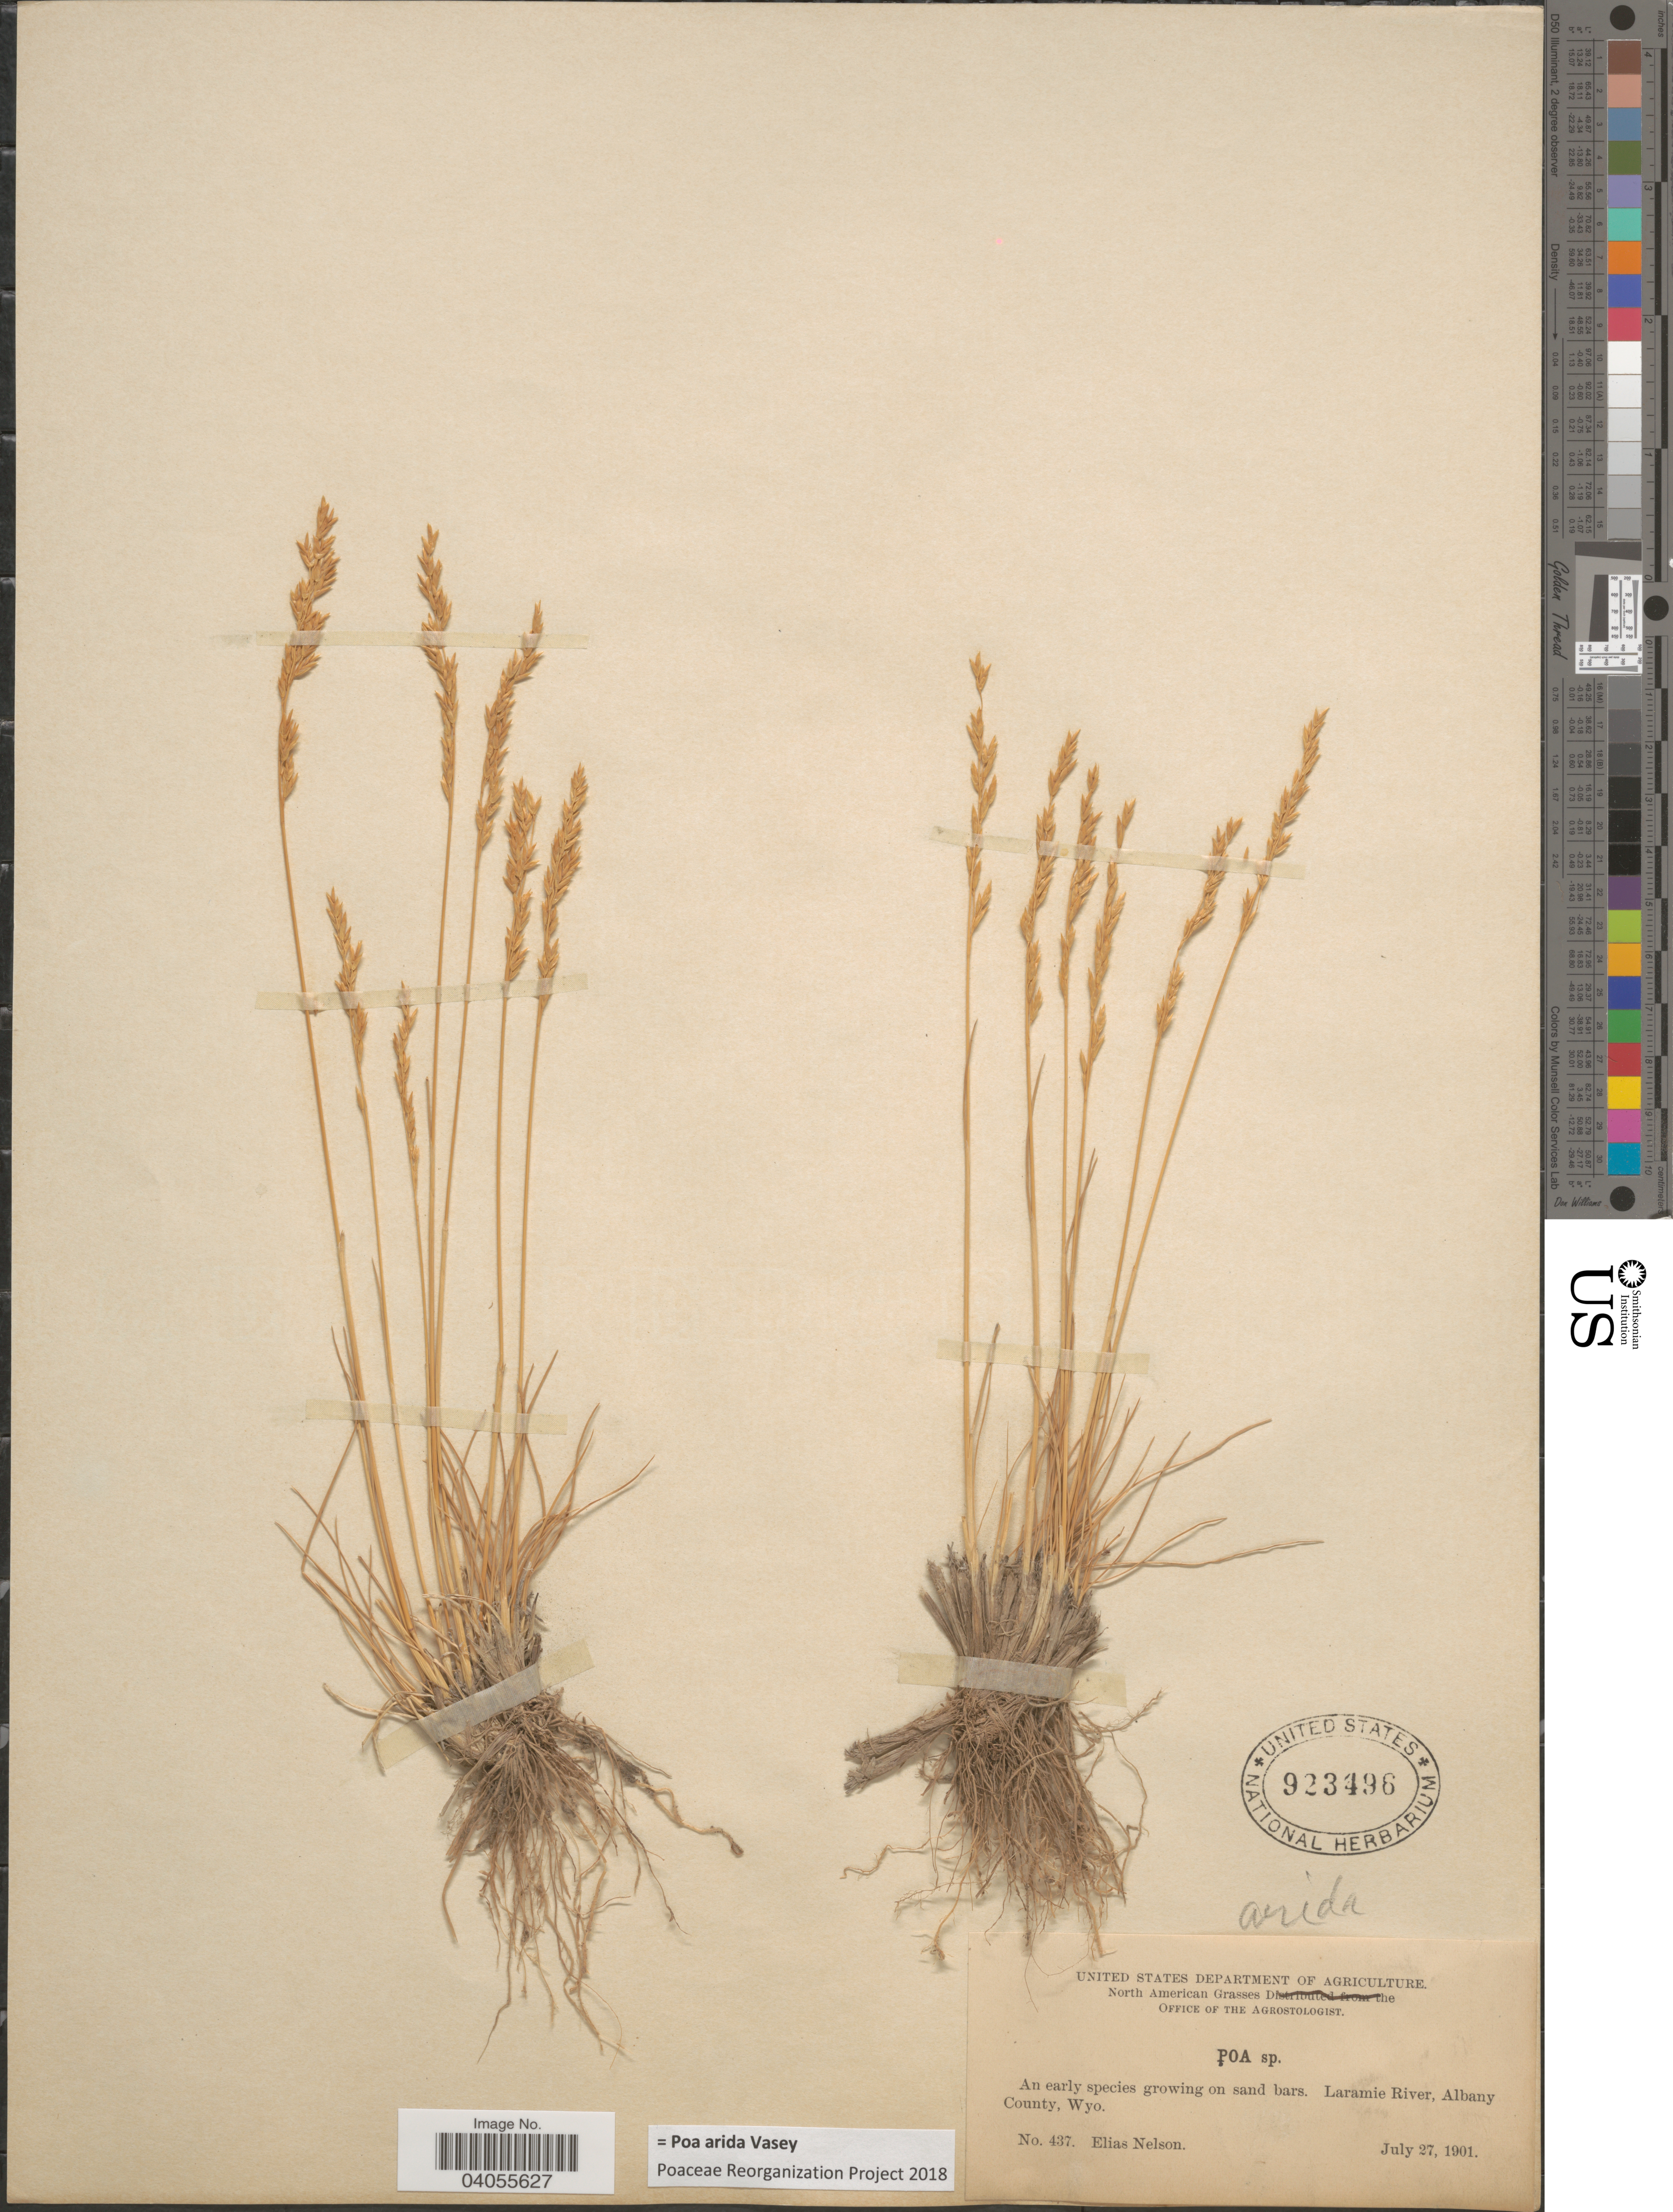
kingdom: Plantae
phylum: Tracheophyta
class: Liliopsida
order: Poales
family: Poaceae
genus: Poa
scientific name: Poa arida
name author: Vasey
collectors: E. Nelson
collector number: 437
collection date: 1901-07-27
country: United States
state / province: Wyoming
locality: Laramie River, Albany County.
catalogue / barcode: US 923496